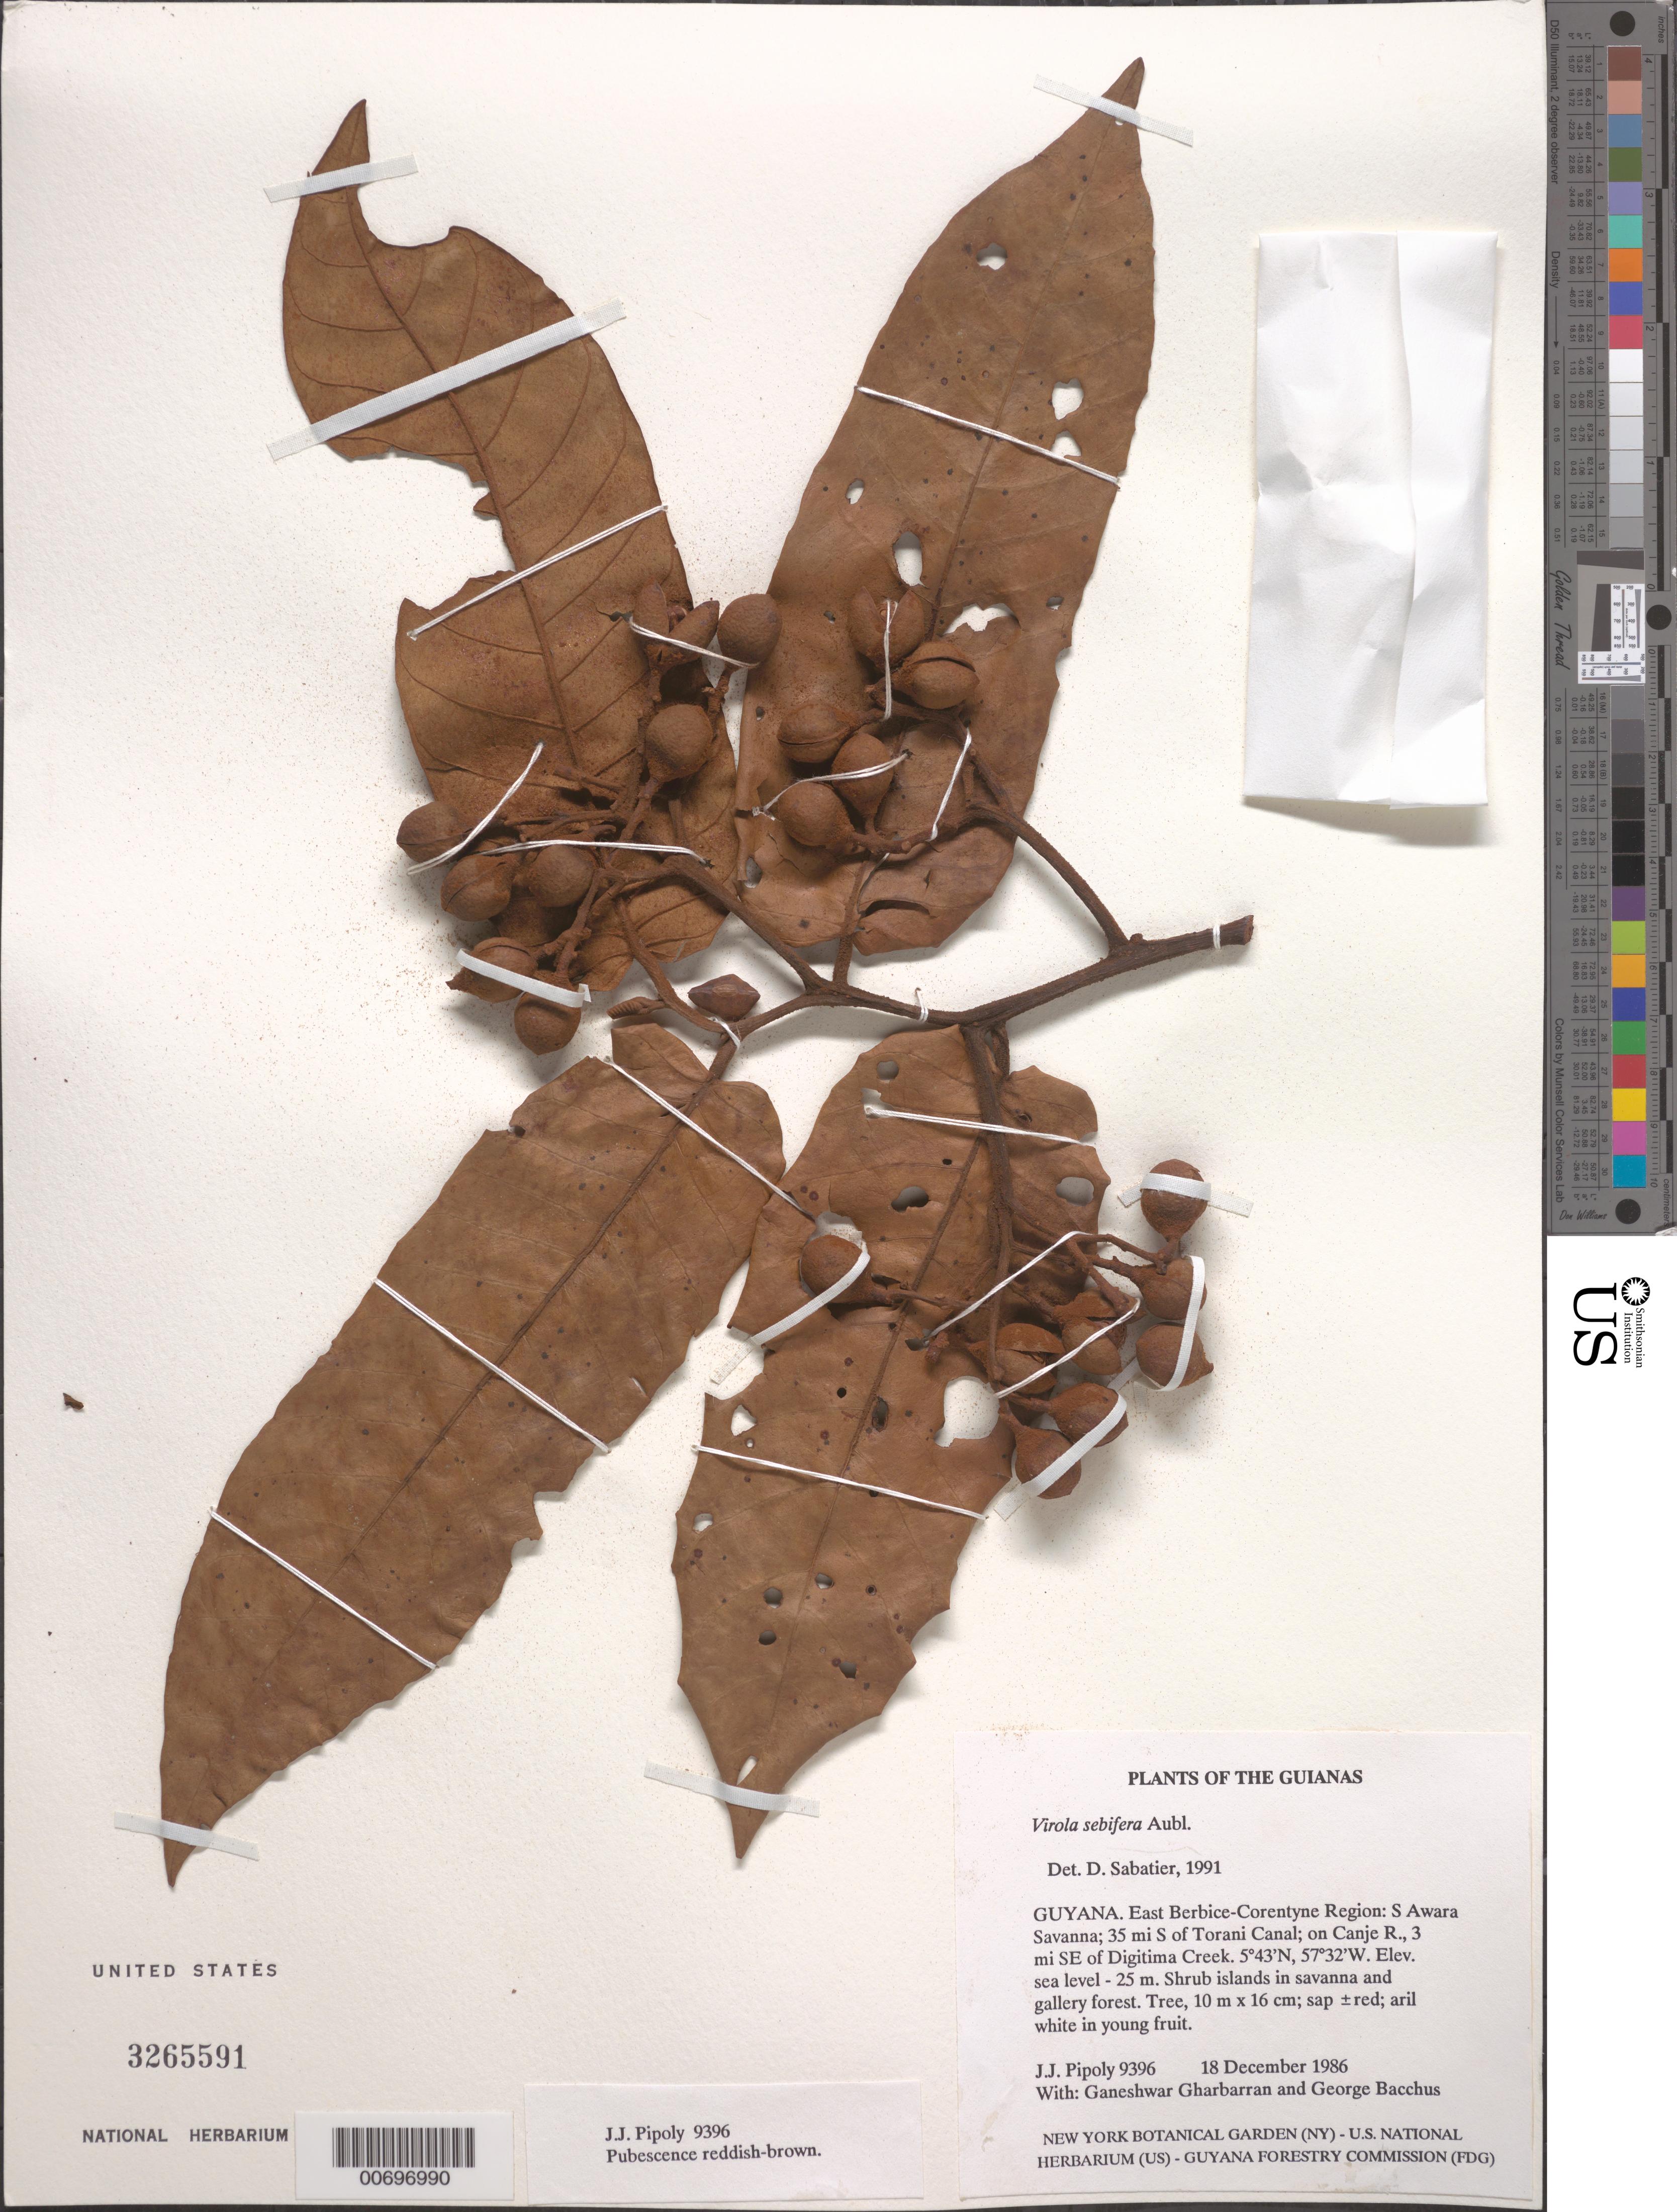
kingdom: Plantae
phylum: Tracheophyta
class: Magnoliopsida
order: Magnoliales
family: Myristicaceae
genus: Virola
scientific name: Virola sebifera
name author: Aubl.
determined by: Sabatier, D.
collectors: J. J. Pipoly, G. Gharbarran & G. Bacchus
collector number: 9396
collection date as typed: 18 December 1986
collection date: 1986-12-18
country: Guyana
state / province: E. Berbice-Corentyne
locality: S Awara Savanna; ±35 mi S of Torani Canal; on Canje R., 3 mi SE of Digitima Creek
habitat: Shrub islands in savanna and gallery forest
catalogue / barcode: US 3265591